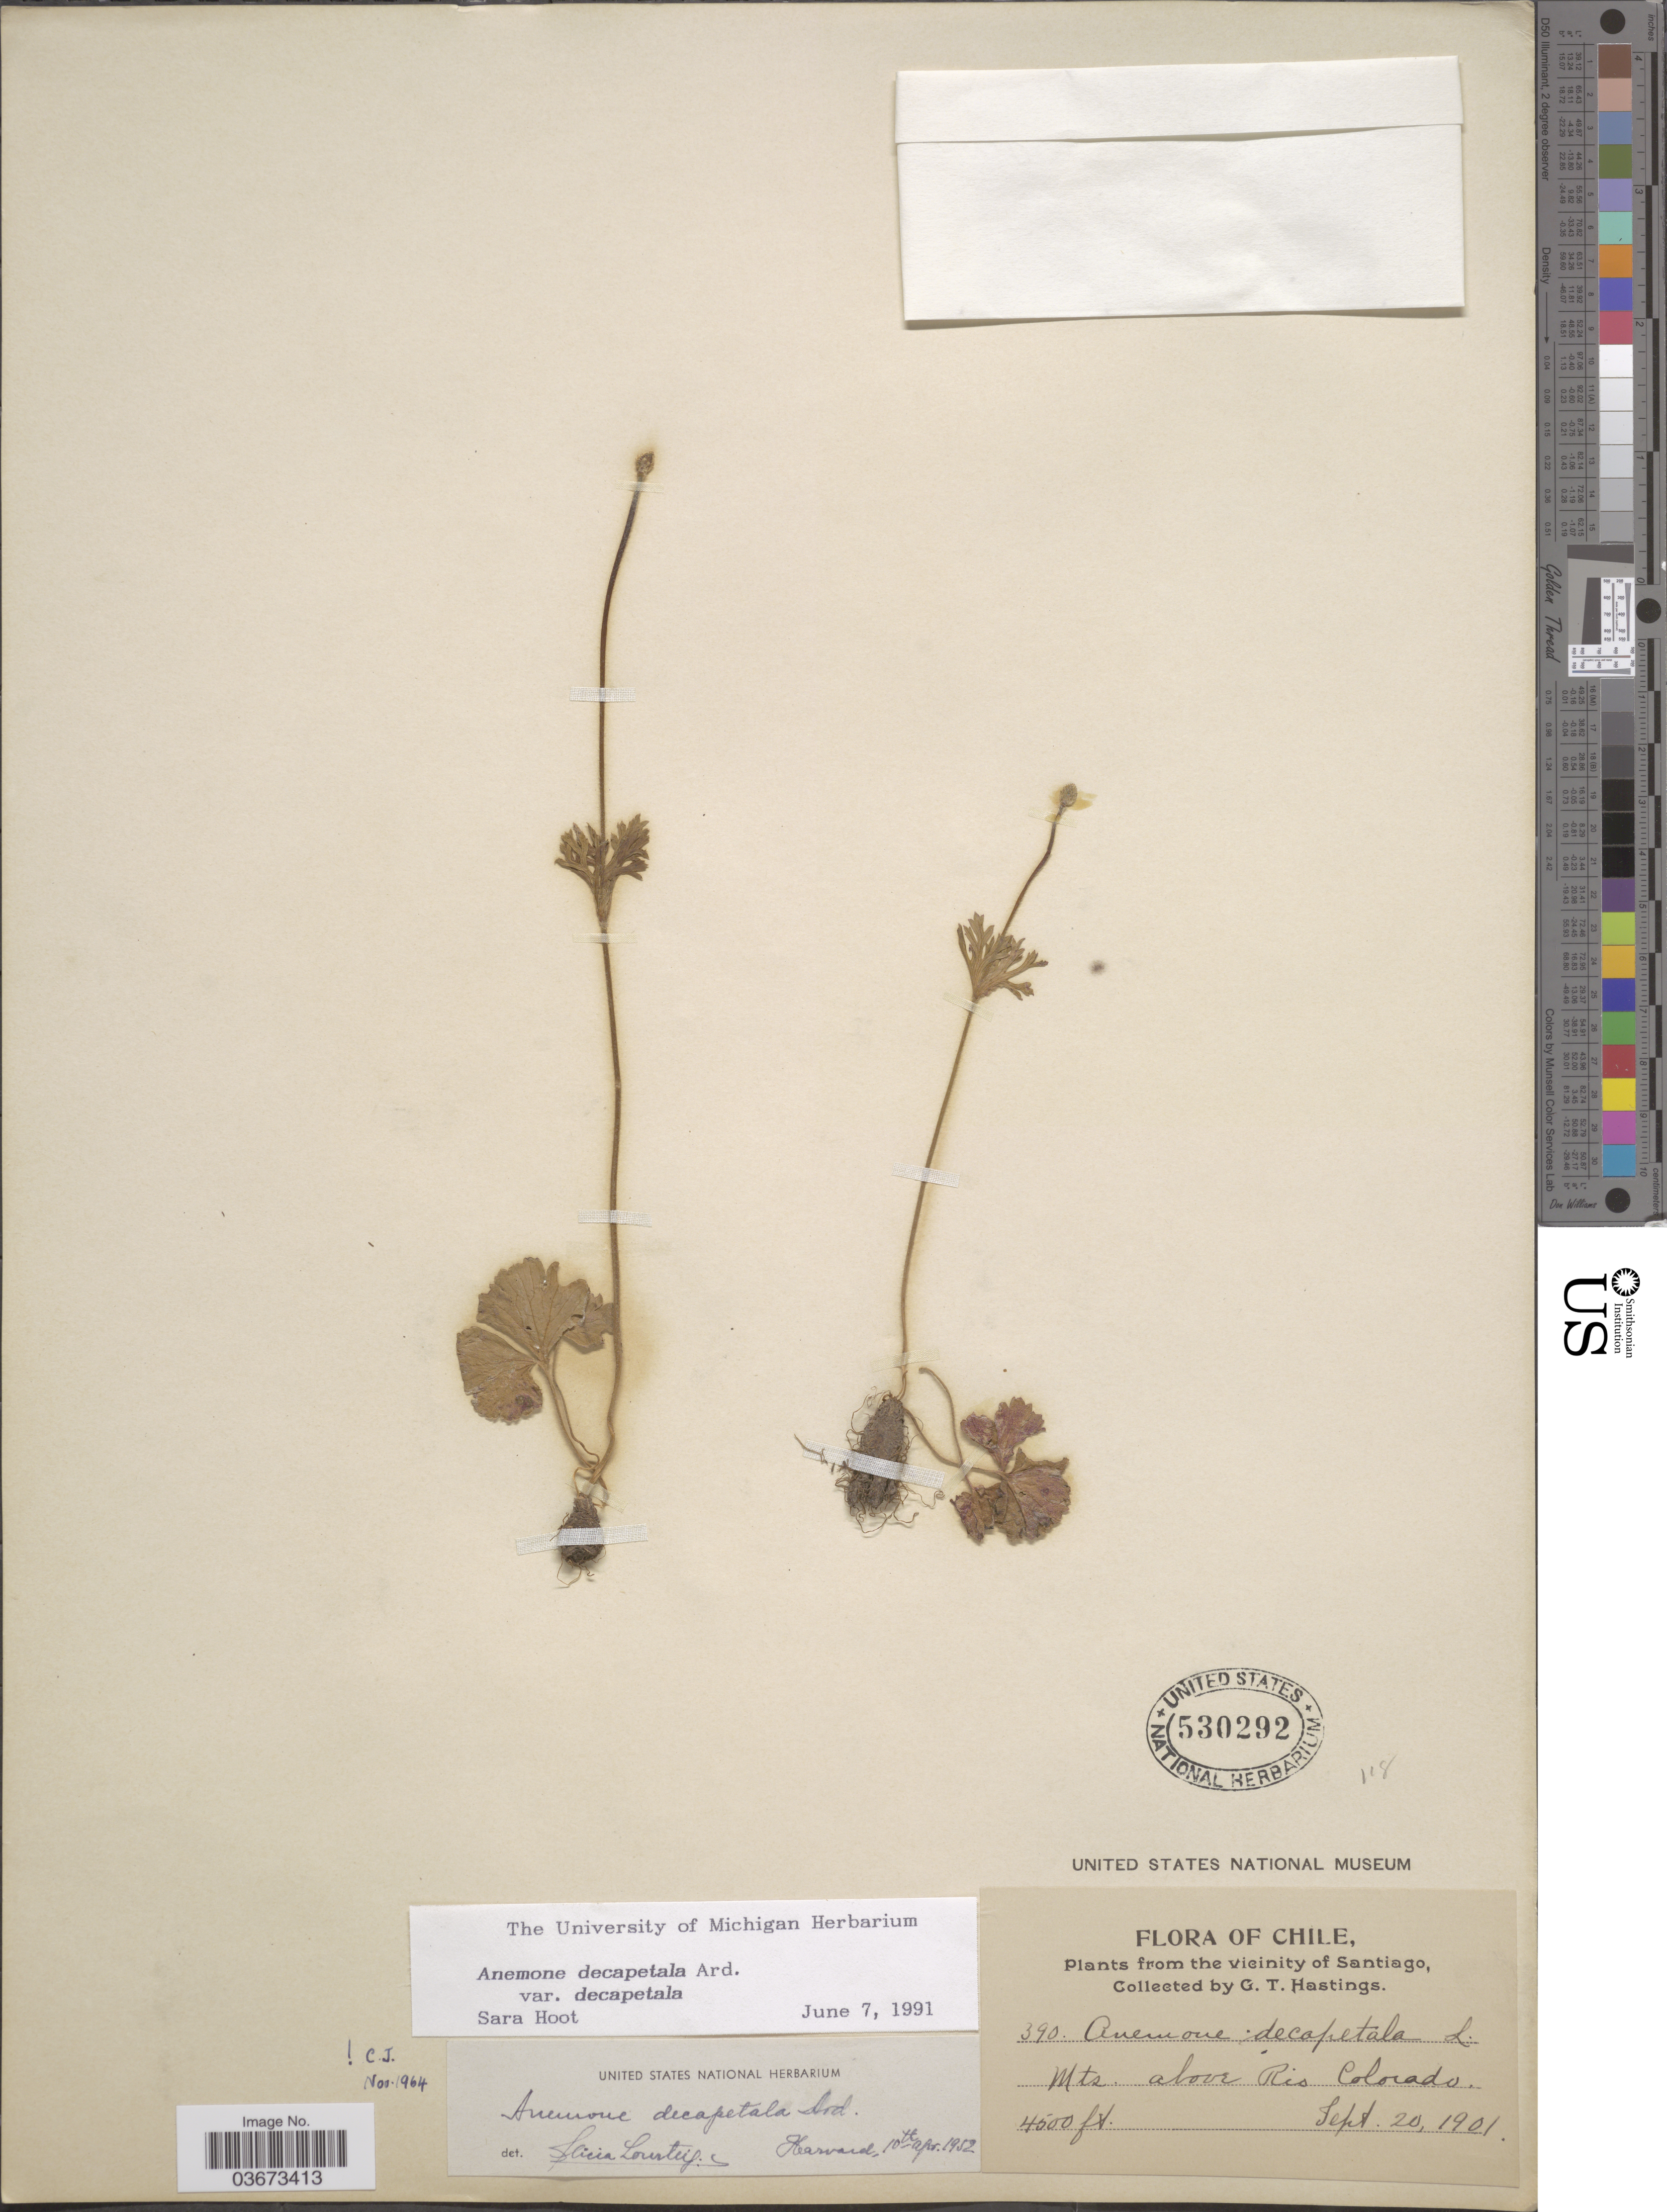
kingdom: Plantae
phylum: Tracheophyta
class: Magnoliopsida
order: Ranunculales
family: Ranunculaceae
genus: Anemone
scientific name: Anemone decapetala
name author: (Kuhlm.) Ard.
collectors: G. Hastings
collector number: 390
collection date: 1901-09-20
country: Chile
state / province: Región Metropolitana (RM)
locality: The vicinity of Santiago. Mts. above Rio Colorado.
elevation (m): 1372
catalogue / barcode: US 530292